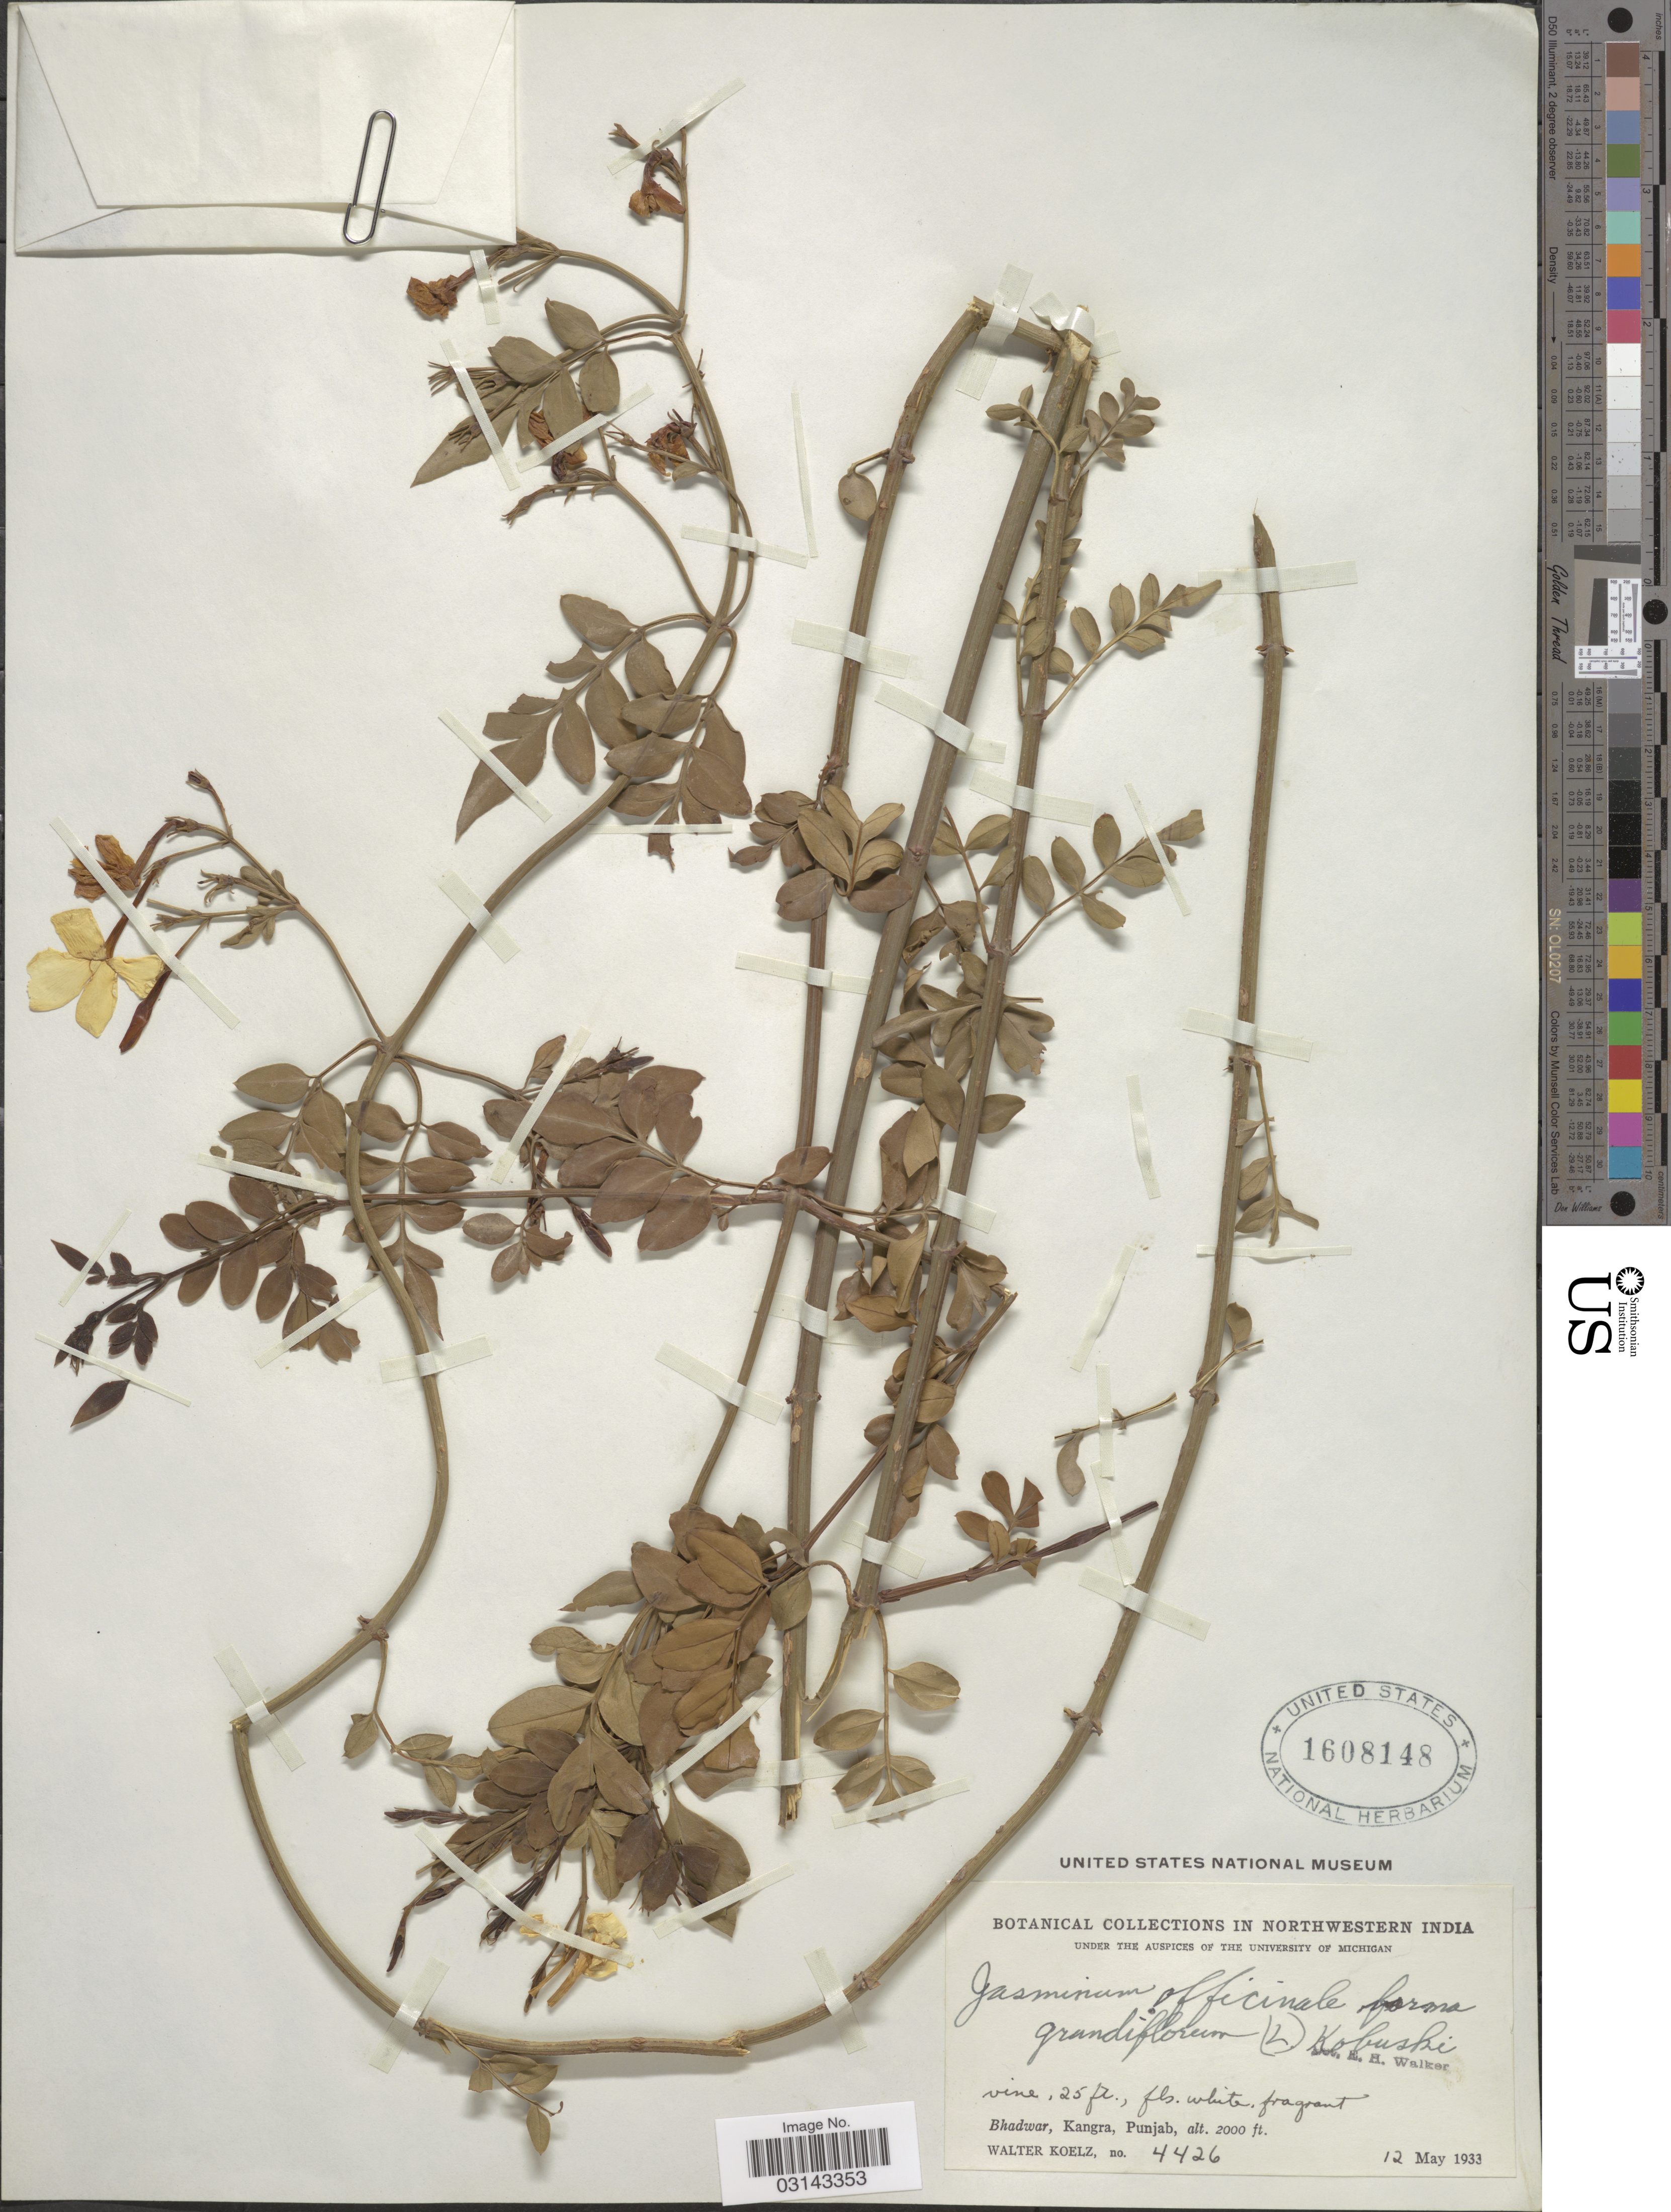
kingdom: Plantae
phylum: Tracheophyta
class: Magnoliopsida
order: Lamiales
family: Oleaceae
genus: Jasminum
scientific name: Jasminum grandiflorum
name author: L.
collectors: W. N. Koelz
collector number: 4426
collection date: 1933-05-12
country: India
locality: Northwestern India. Bhadwar, Kangra.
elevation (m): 610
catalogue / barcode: US 1608148